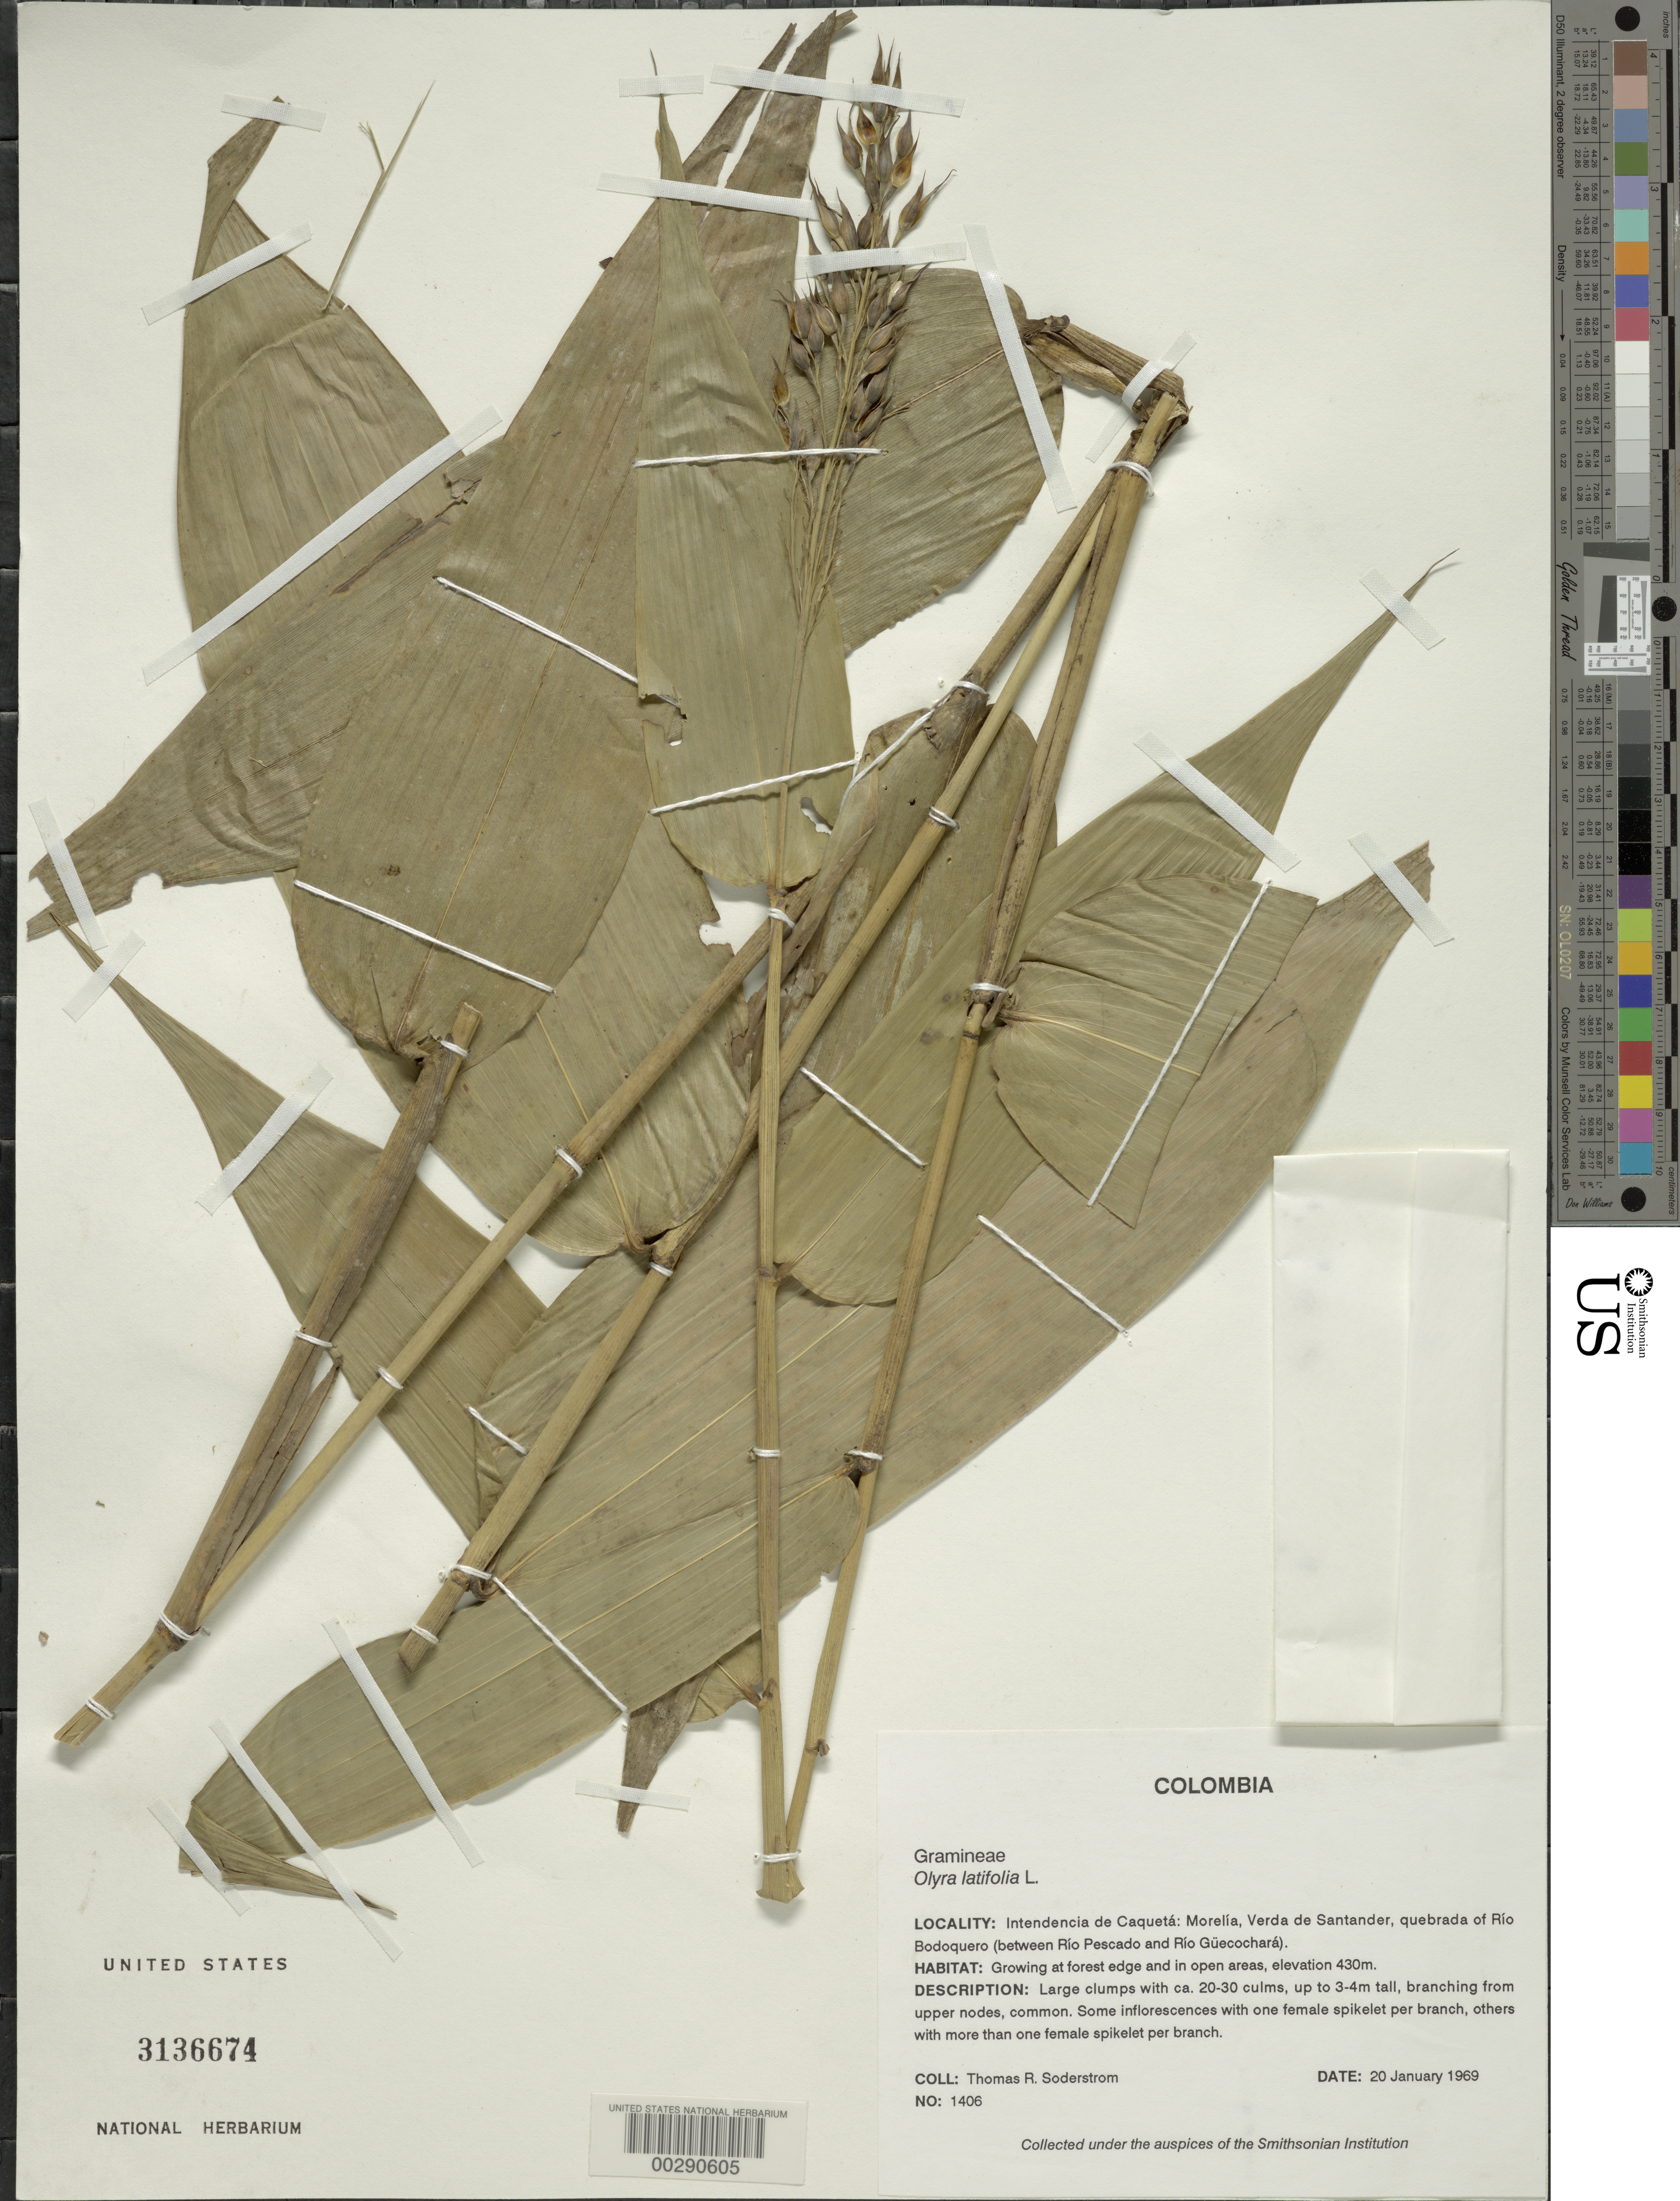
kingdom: Plantae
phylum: Tracheophyta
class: Liliopsida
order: Poales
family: Poaceae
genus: Olyra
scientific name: Olyra latifolia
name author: L.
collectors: T. R. Soderstrom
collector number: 1406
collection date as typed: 20 Jan 1969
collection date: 1969-01-20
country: Colombia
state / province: Caquetá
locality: Morelia, Verda de Santander, Quebrada of Rio Bodoquero (between Rio Pescado and Rio Guecochara)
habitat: Growing at forest edge and in open areas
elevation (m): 430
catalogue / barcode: US 3136674